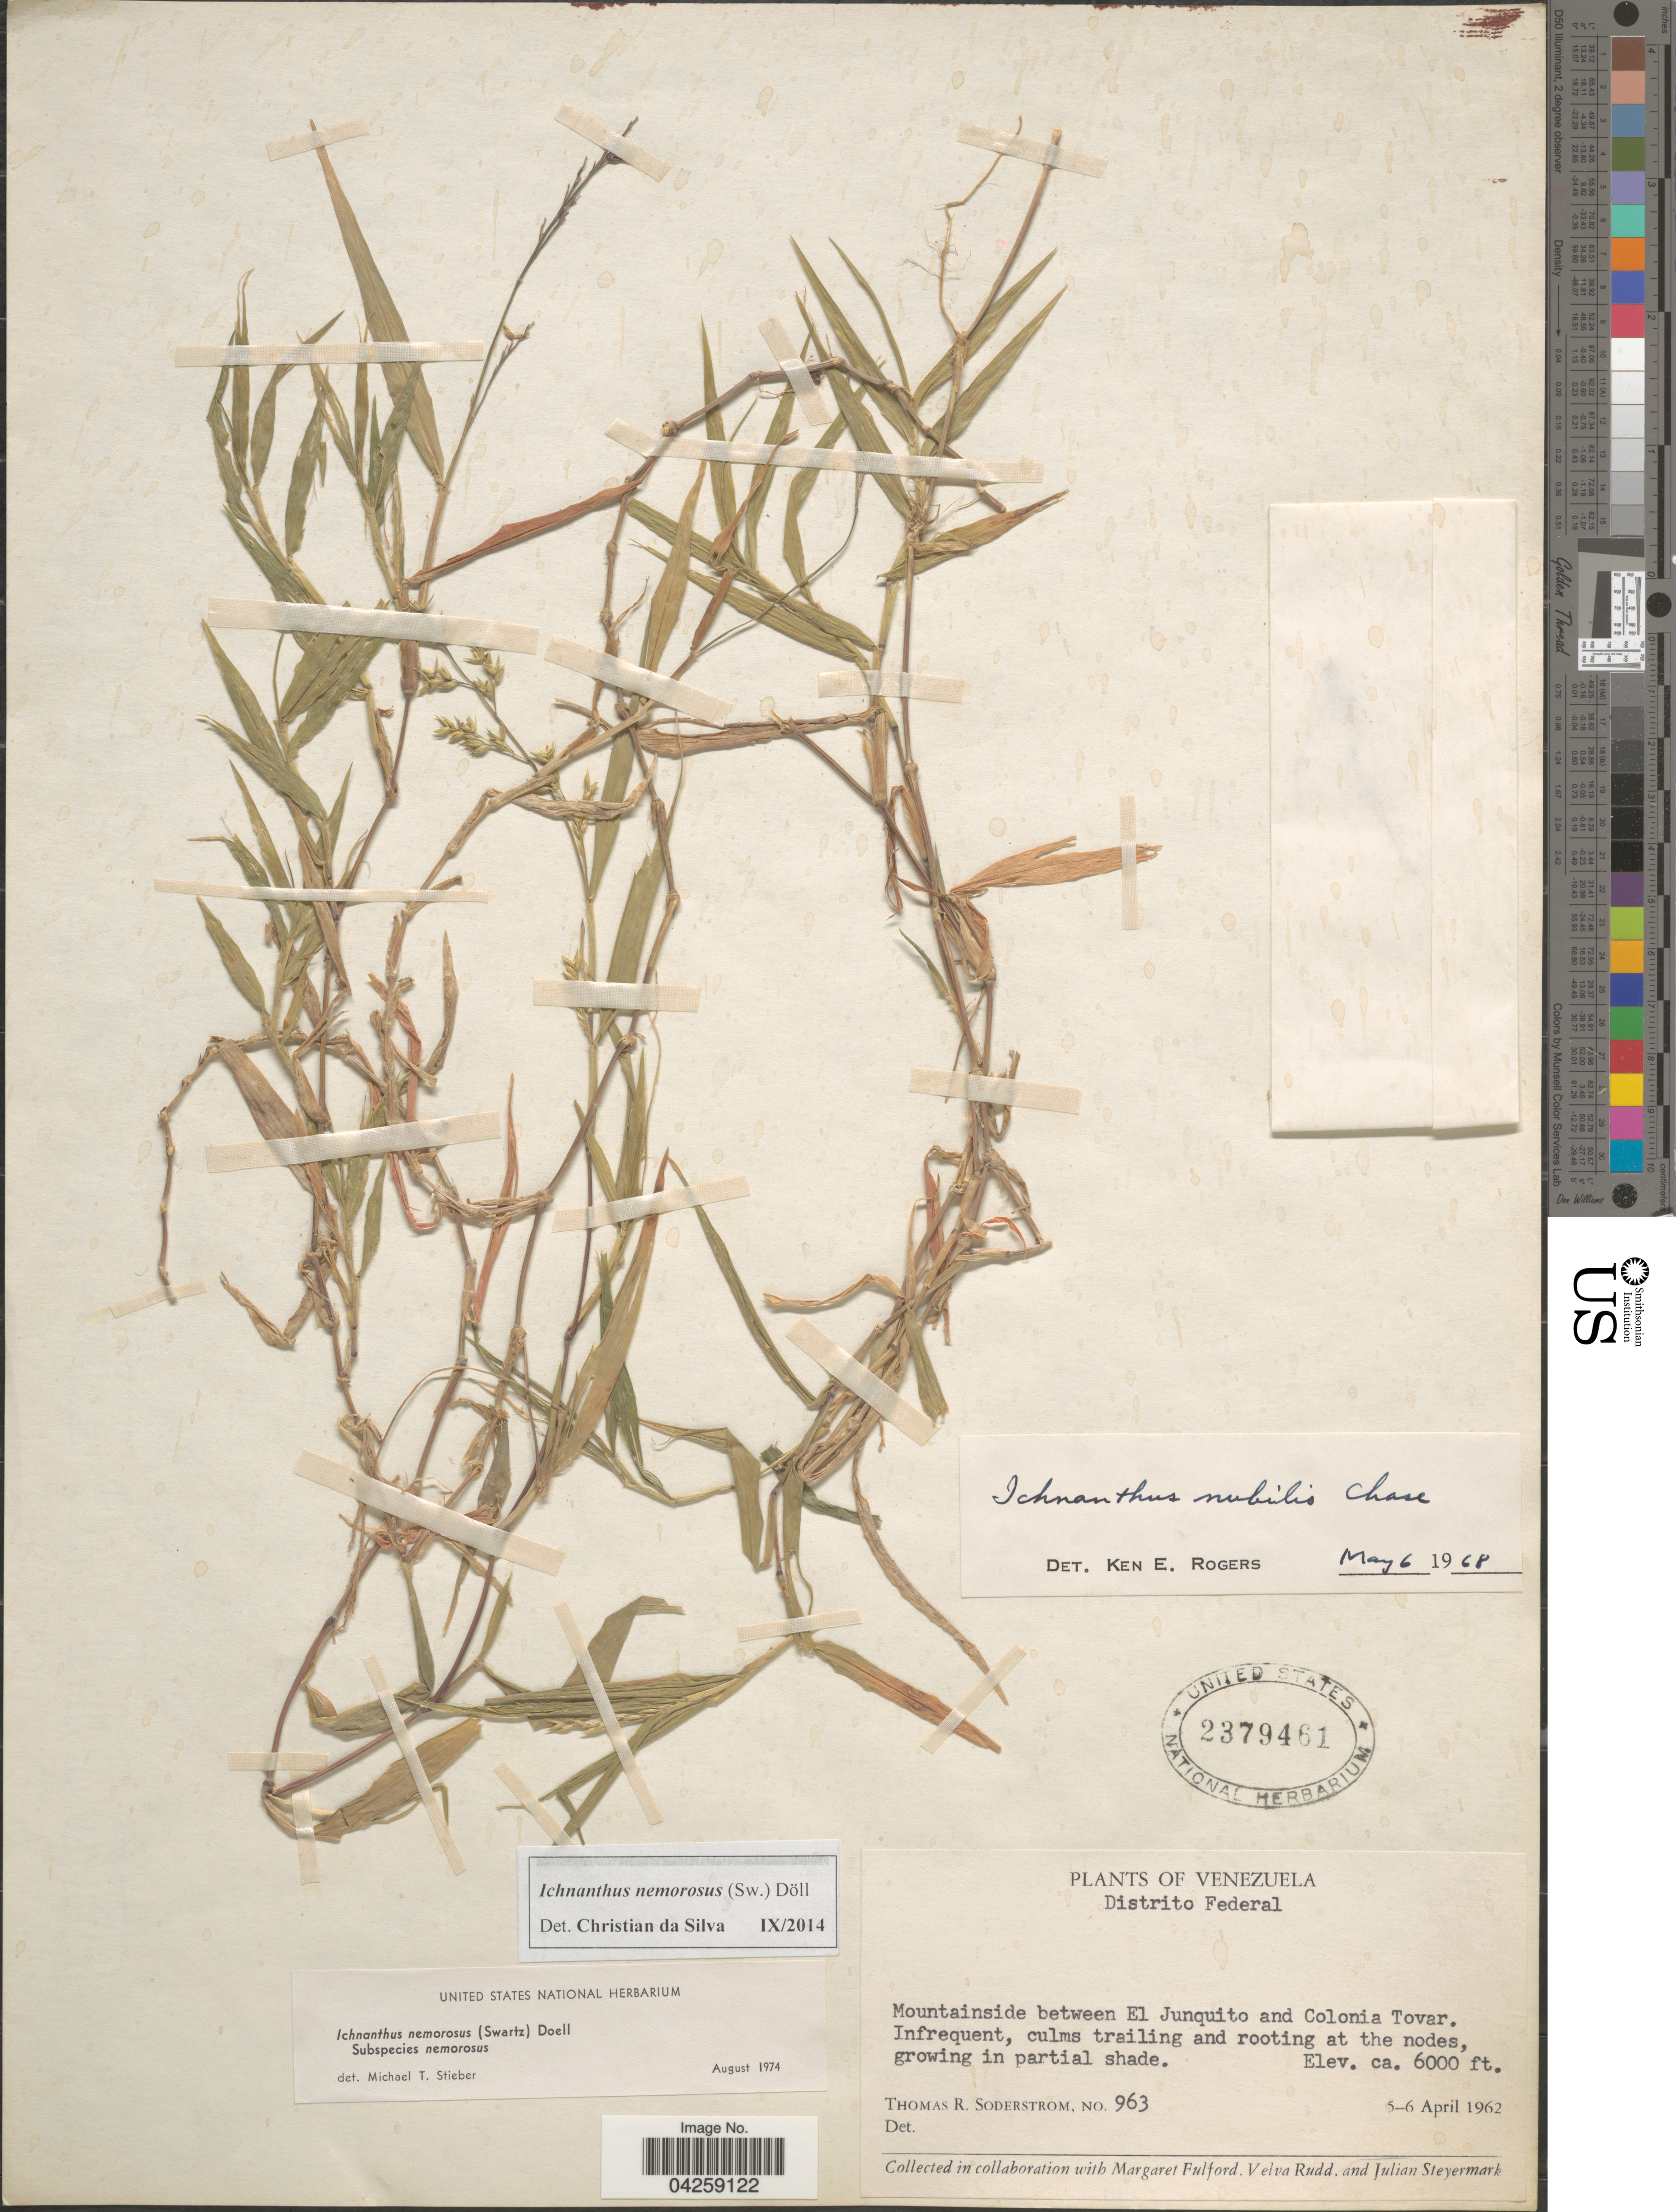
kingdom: Plantae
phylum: Tracheophyta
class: Liliopsida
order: Poales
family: Poaceae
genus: Ichnanthus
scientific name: Ichnanthus nemorosus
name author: (Sw.) Döll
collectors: T. R. Soderstrom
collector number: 963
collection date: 1962-04-05/1962-04-06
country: Venezuela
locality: Distrito Federal. Mountainside between El Junquito and Colonia Tovar.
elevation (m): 1829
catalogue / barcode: US 2379461